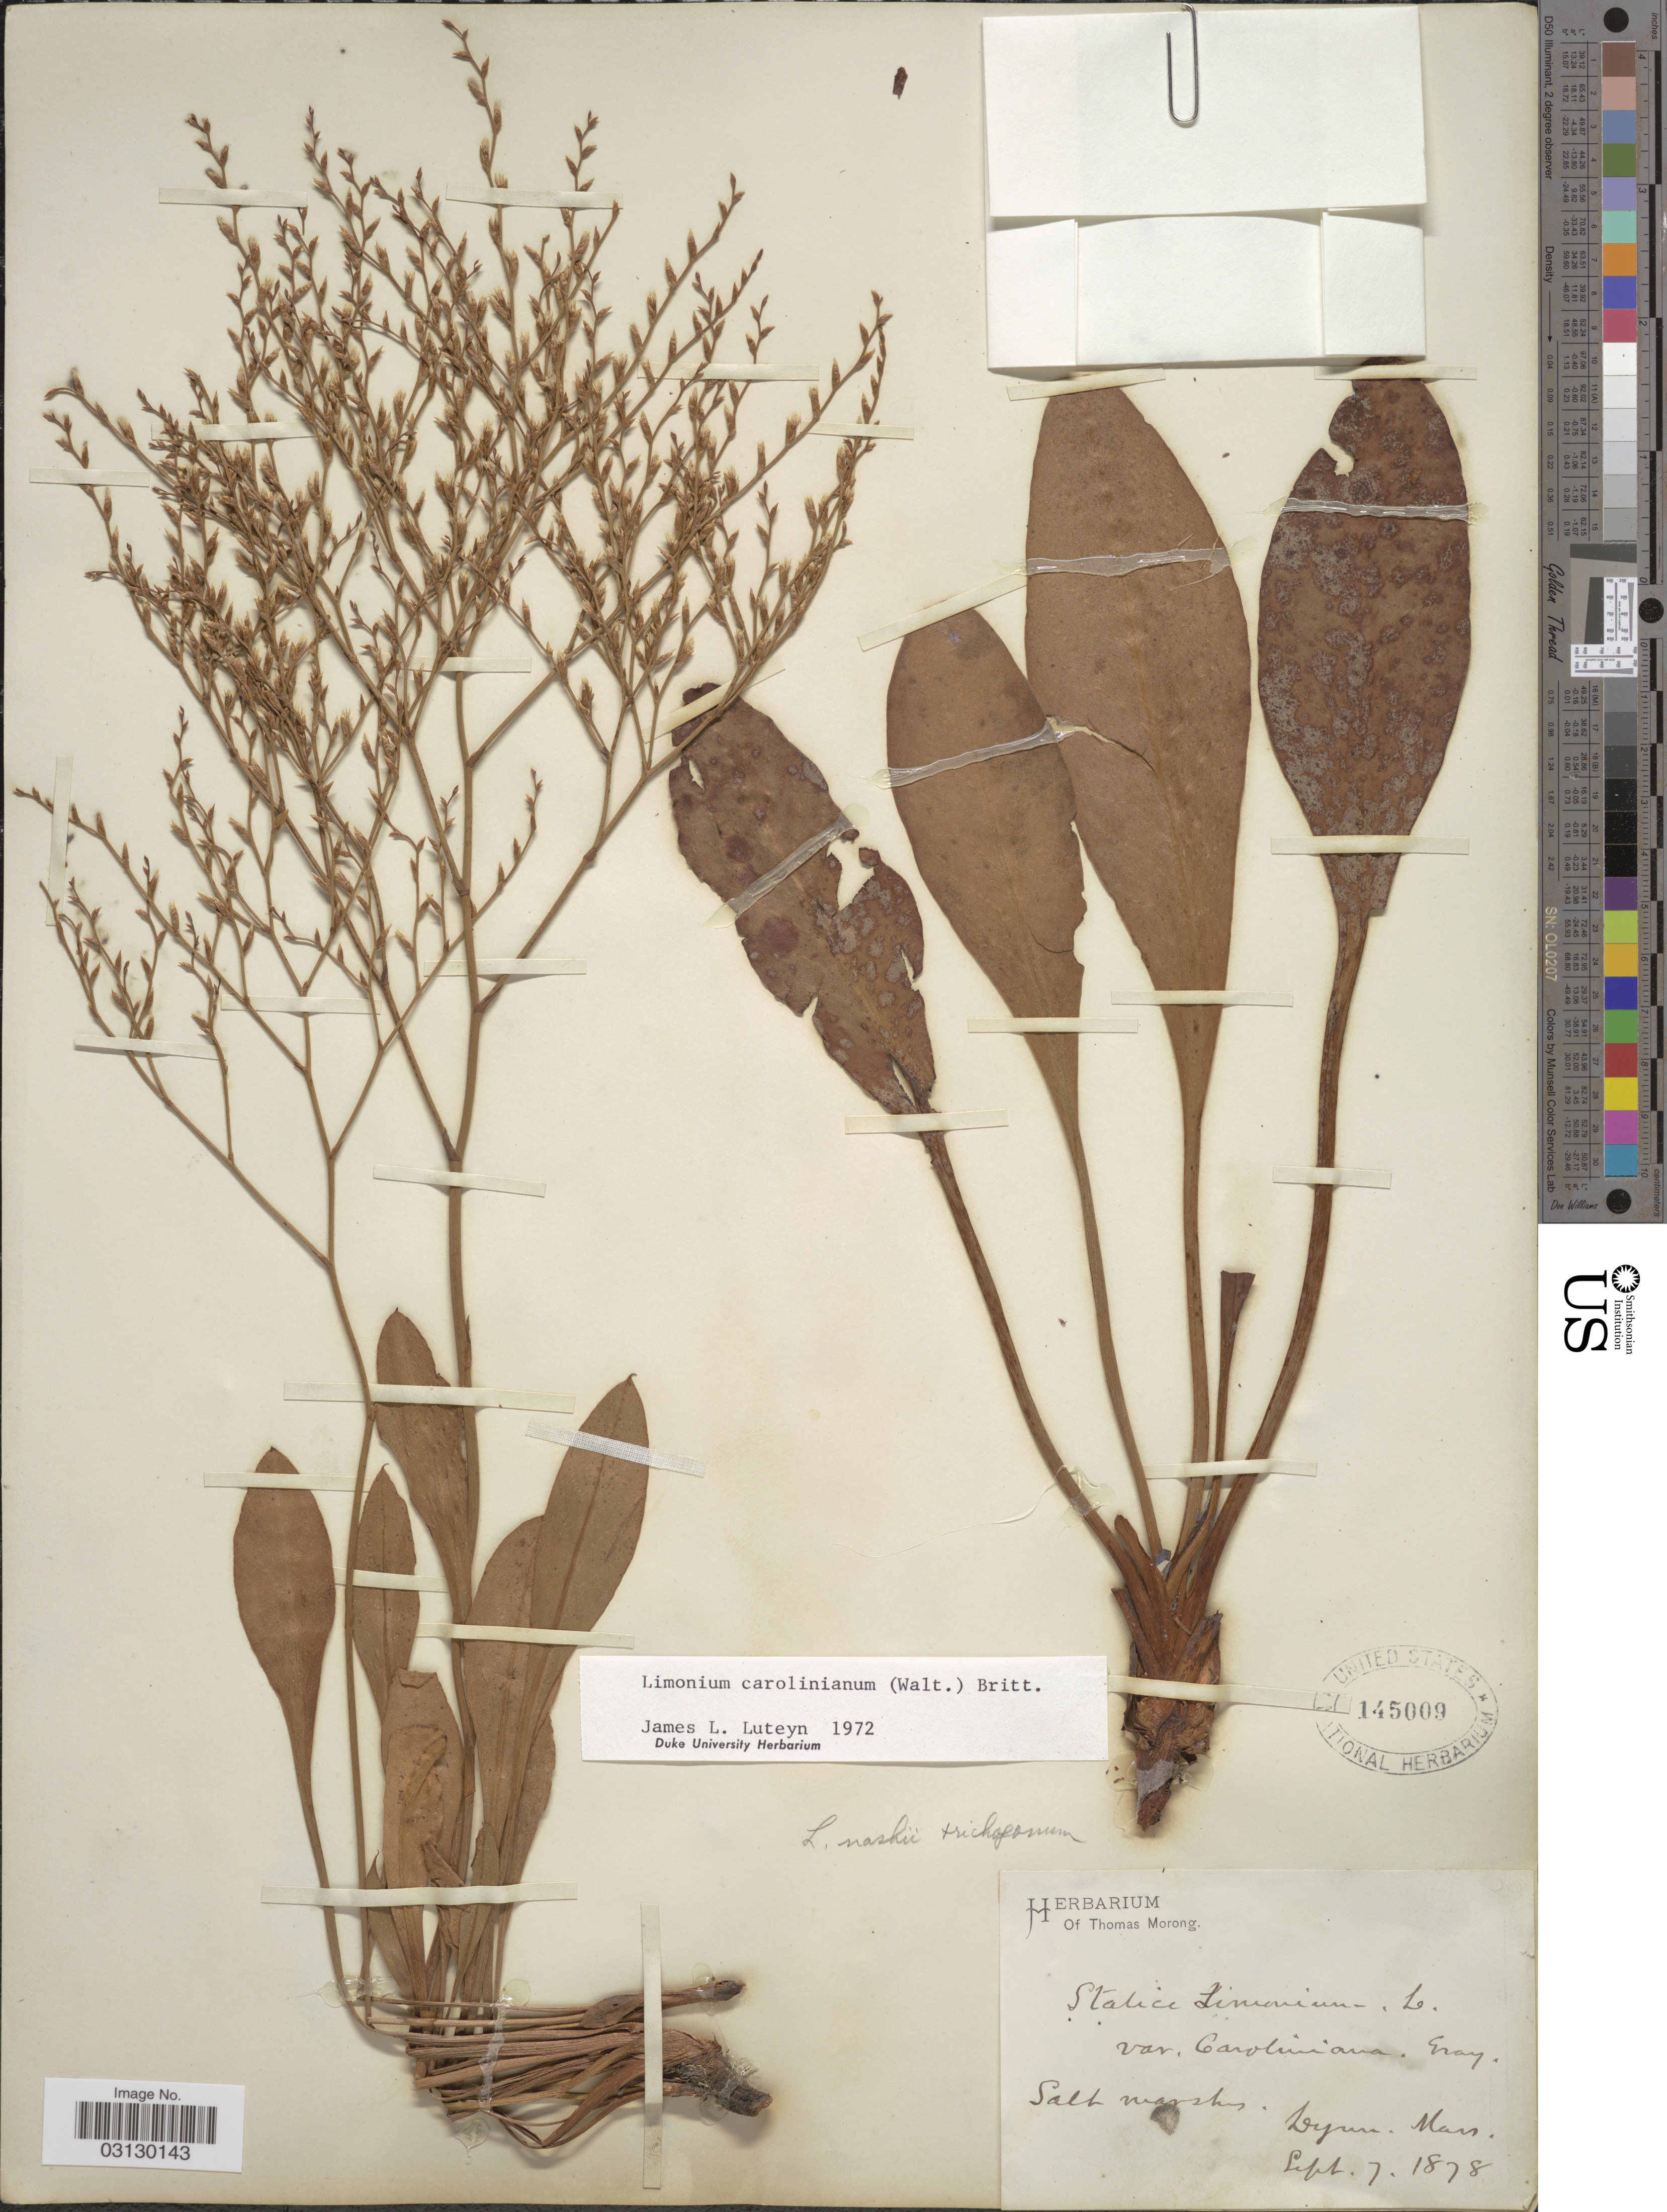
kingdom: Plantae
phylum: Tracheophyta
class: Magnoliopsida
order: Caryophyllales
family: Plumbaginaceae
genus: Limonium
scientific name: Limonium carolinianum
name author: (Walter) Britton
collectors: Ex herb. Thomas Morong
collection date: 1878-09-07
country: United States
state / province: Massachusetts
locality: Lynn.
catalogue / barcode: US 145009